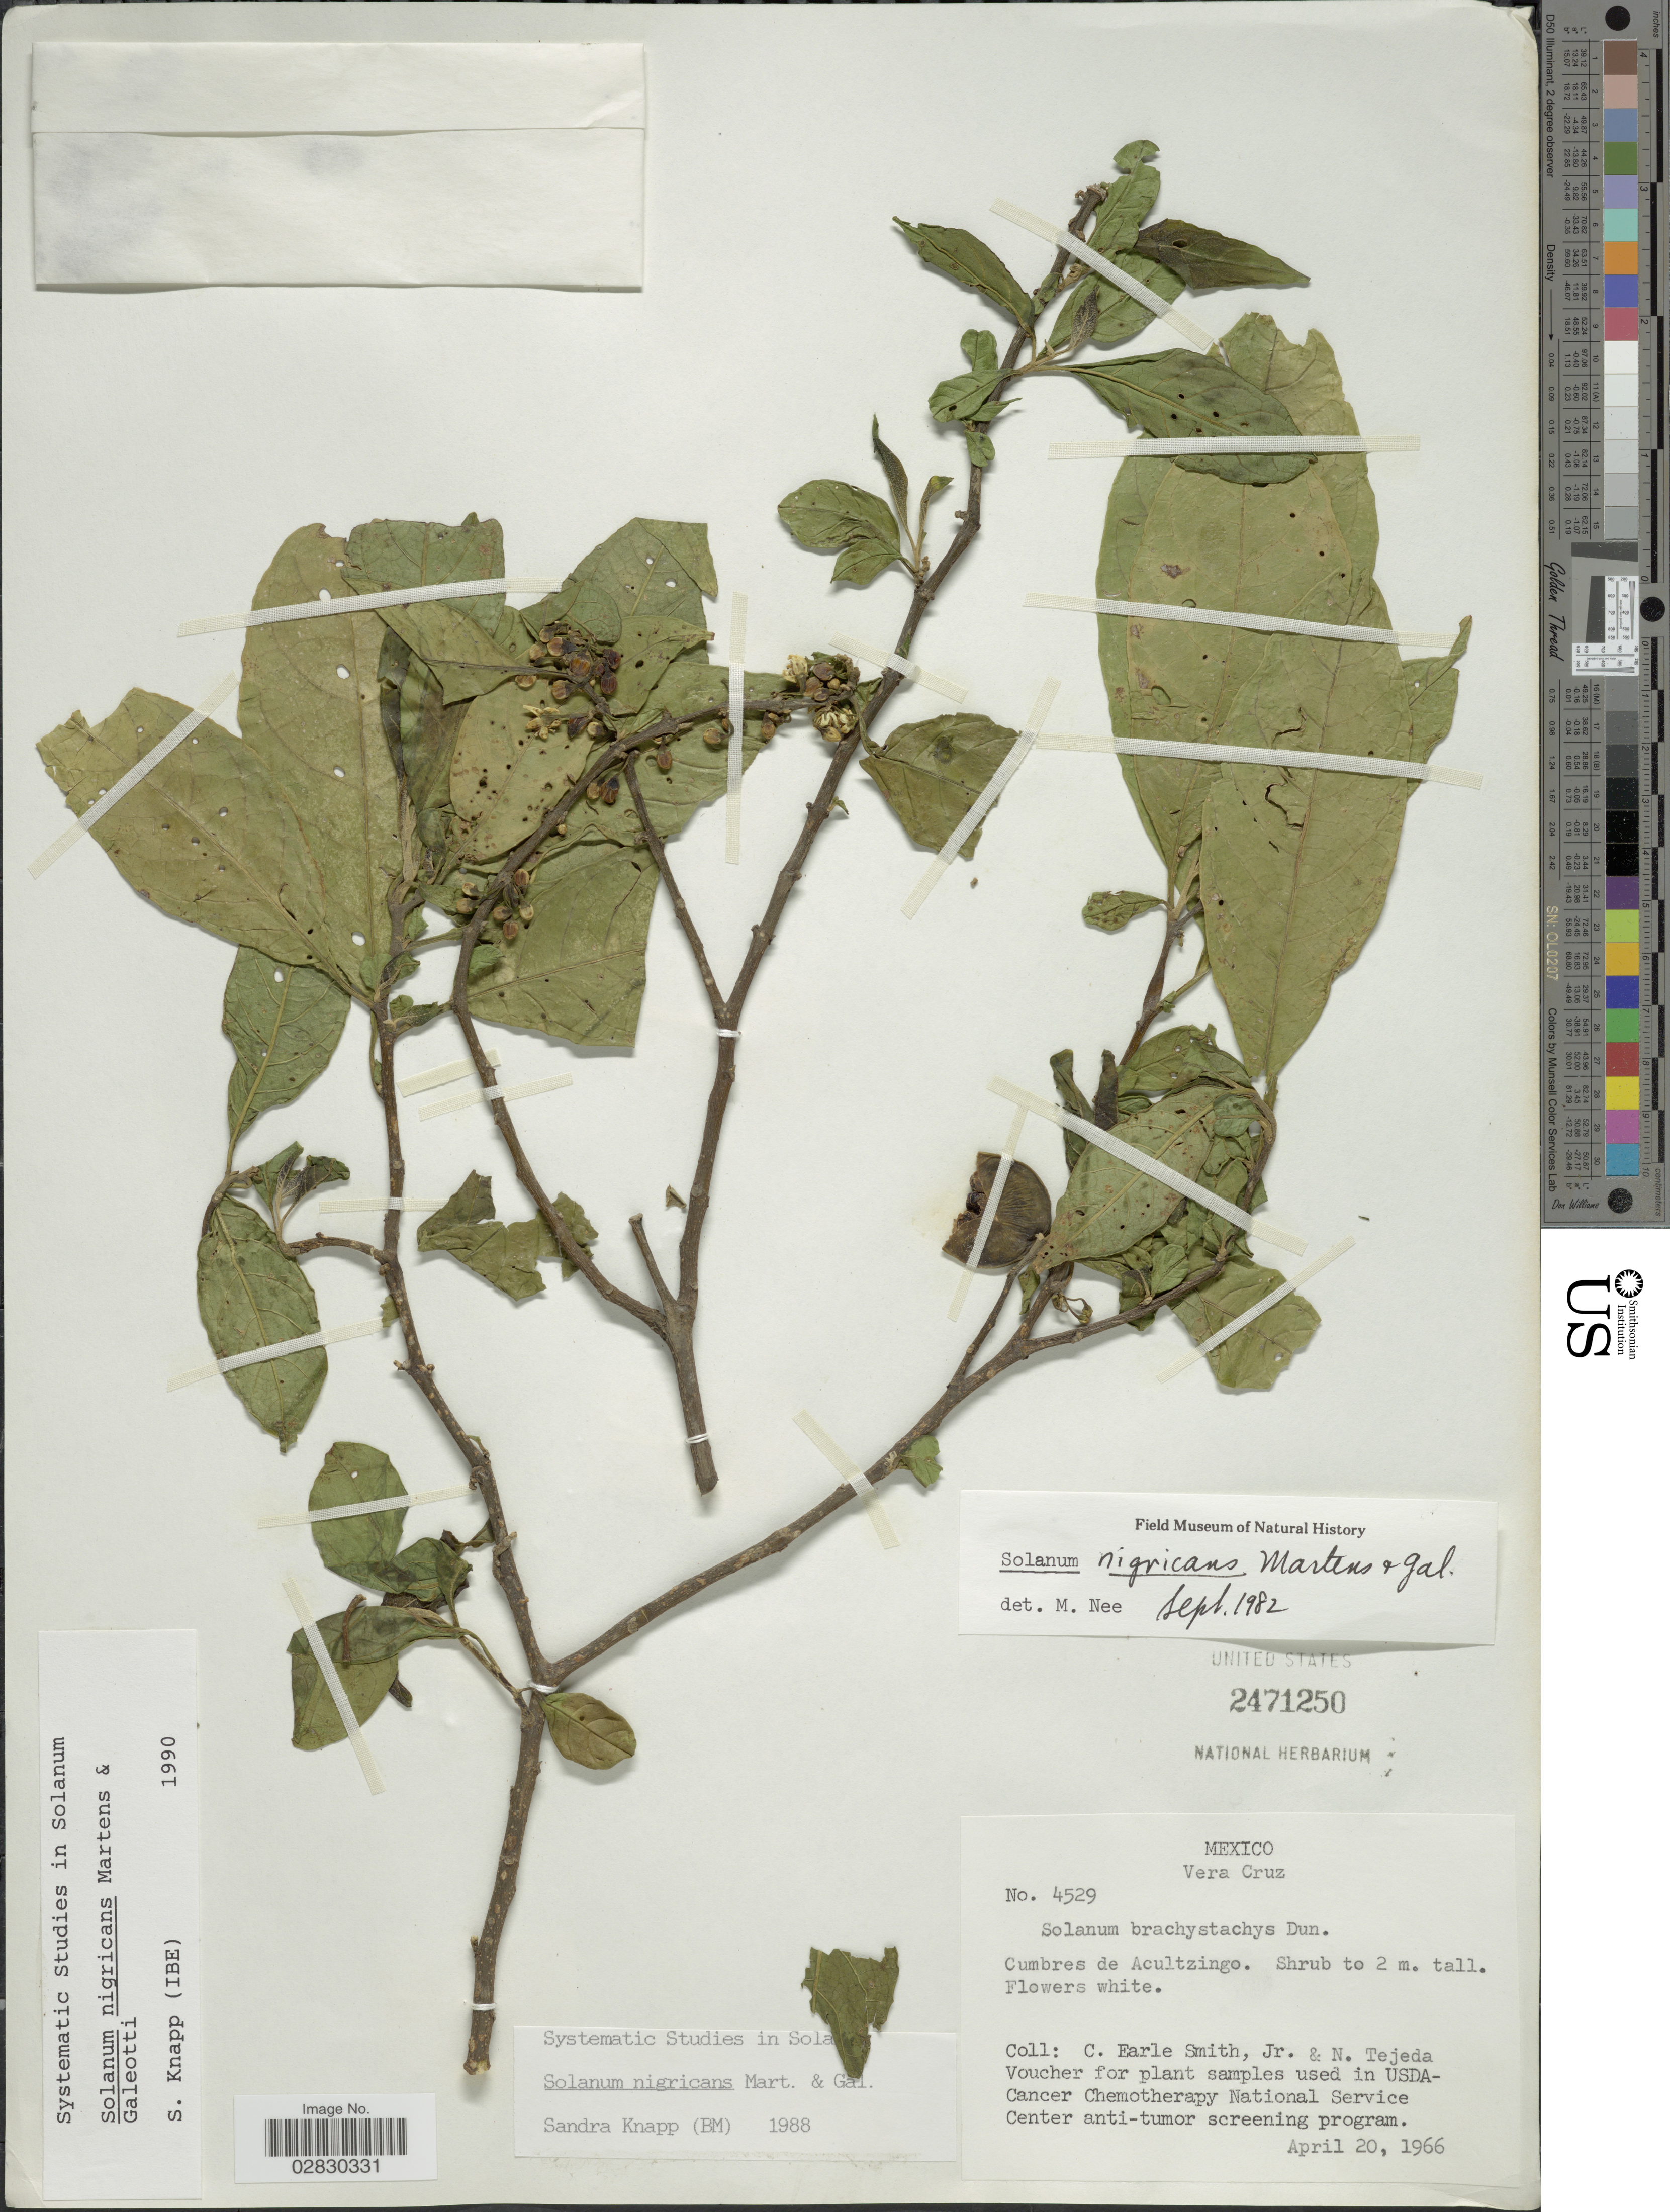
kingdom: Plantae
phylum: Tracheophyta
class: Magnoliopsida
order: Solanales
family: Solanaceae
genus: Solanum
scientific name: Solanum nigricans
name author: M. Martens & Galeotti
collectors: C. E. Smith Jr. & N. Tejeda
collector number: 4529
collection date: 1966-04-20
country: Mexico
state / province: Veracruz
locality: Vera Cruz. Cumbres de Acultzingo.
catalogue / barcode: US 2471250